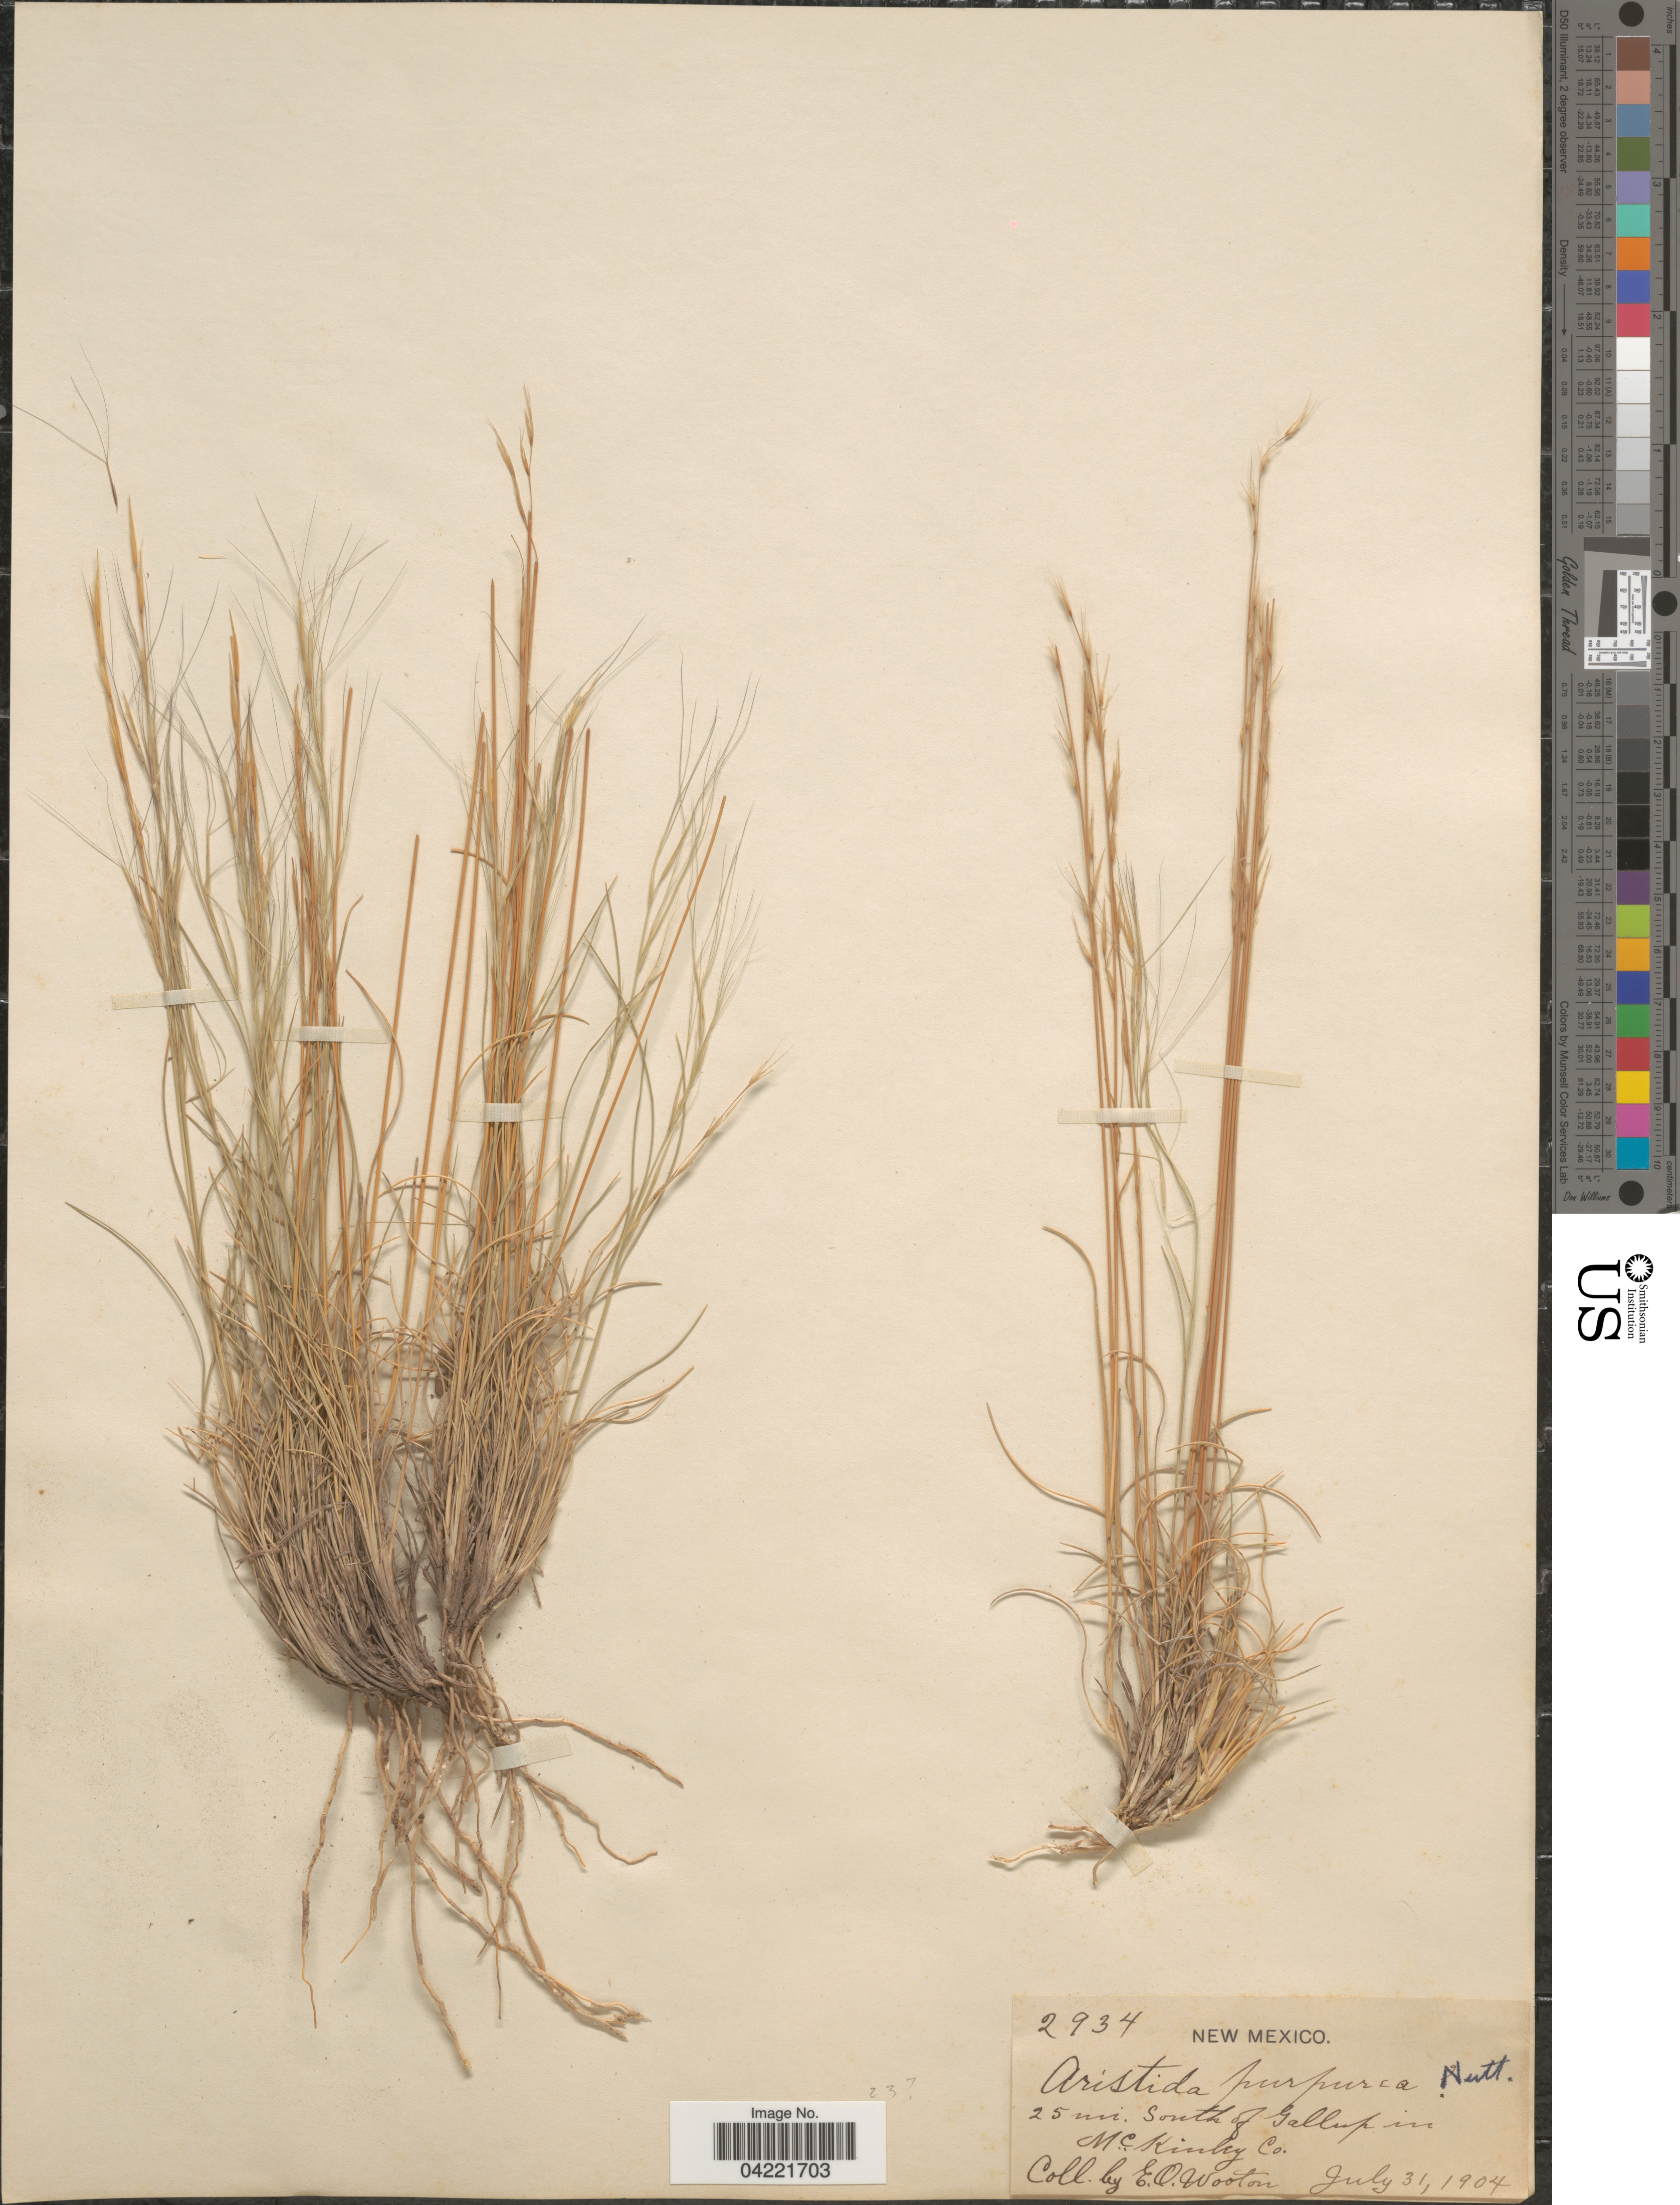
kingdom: Plantae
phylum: Tracheophyta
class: Liliopsida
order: Poales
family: Poaceae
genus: Aristida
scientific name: Aristida purpurea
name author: Nutt.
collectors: E. O. Wooton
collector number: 2934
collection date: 1904-07-31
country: United States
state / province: New Mexico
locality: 25 mi. South of Gallup in McKinley Co.